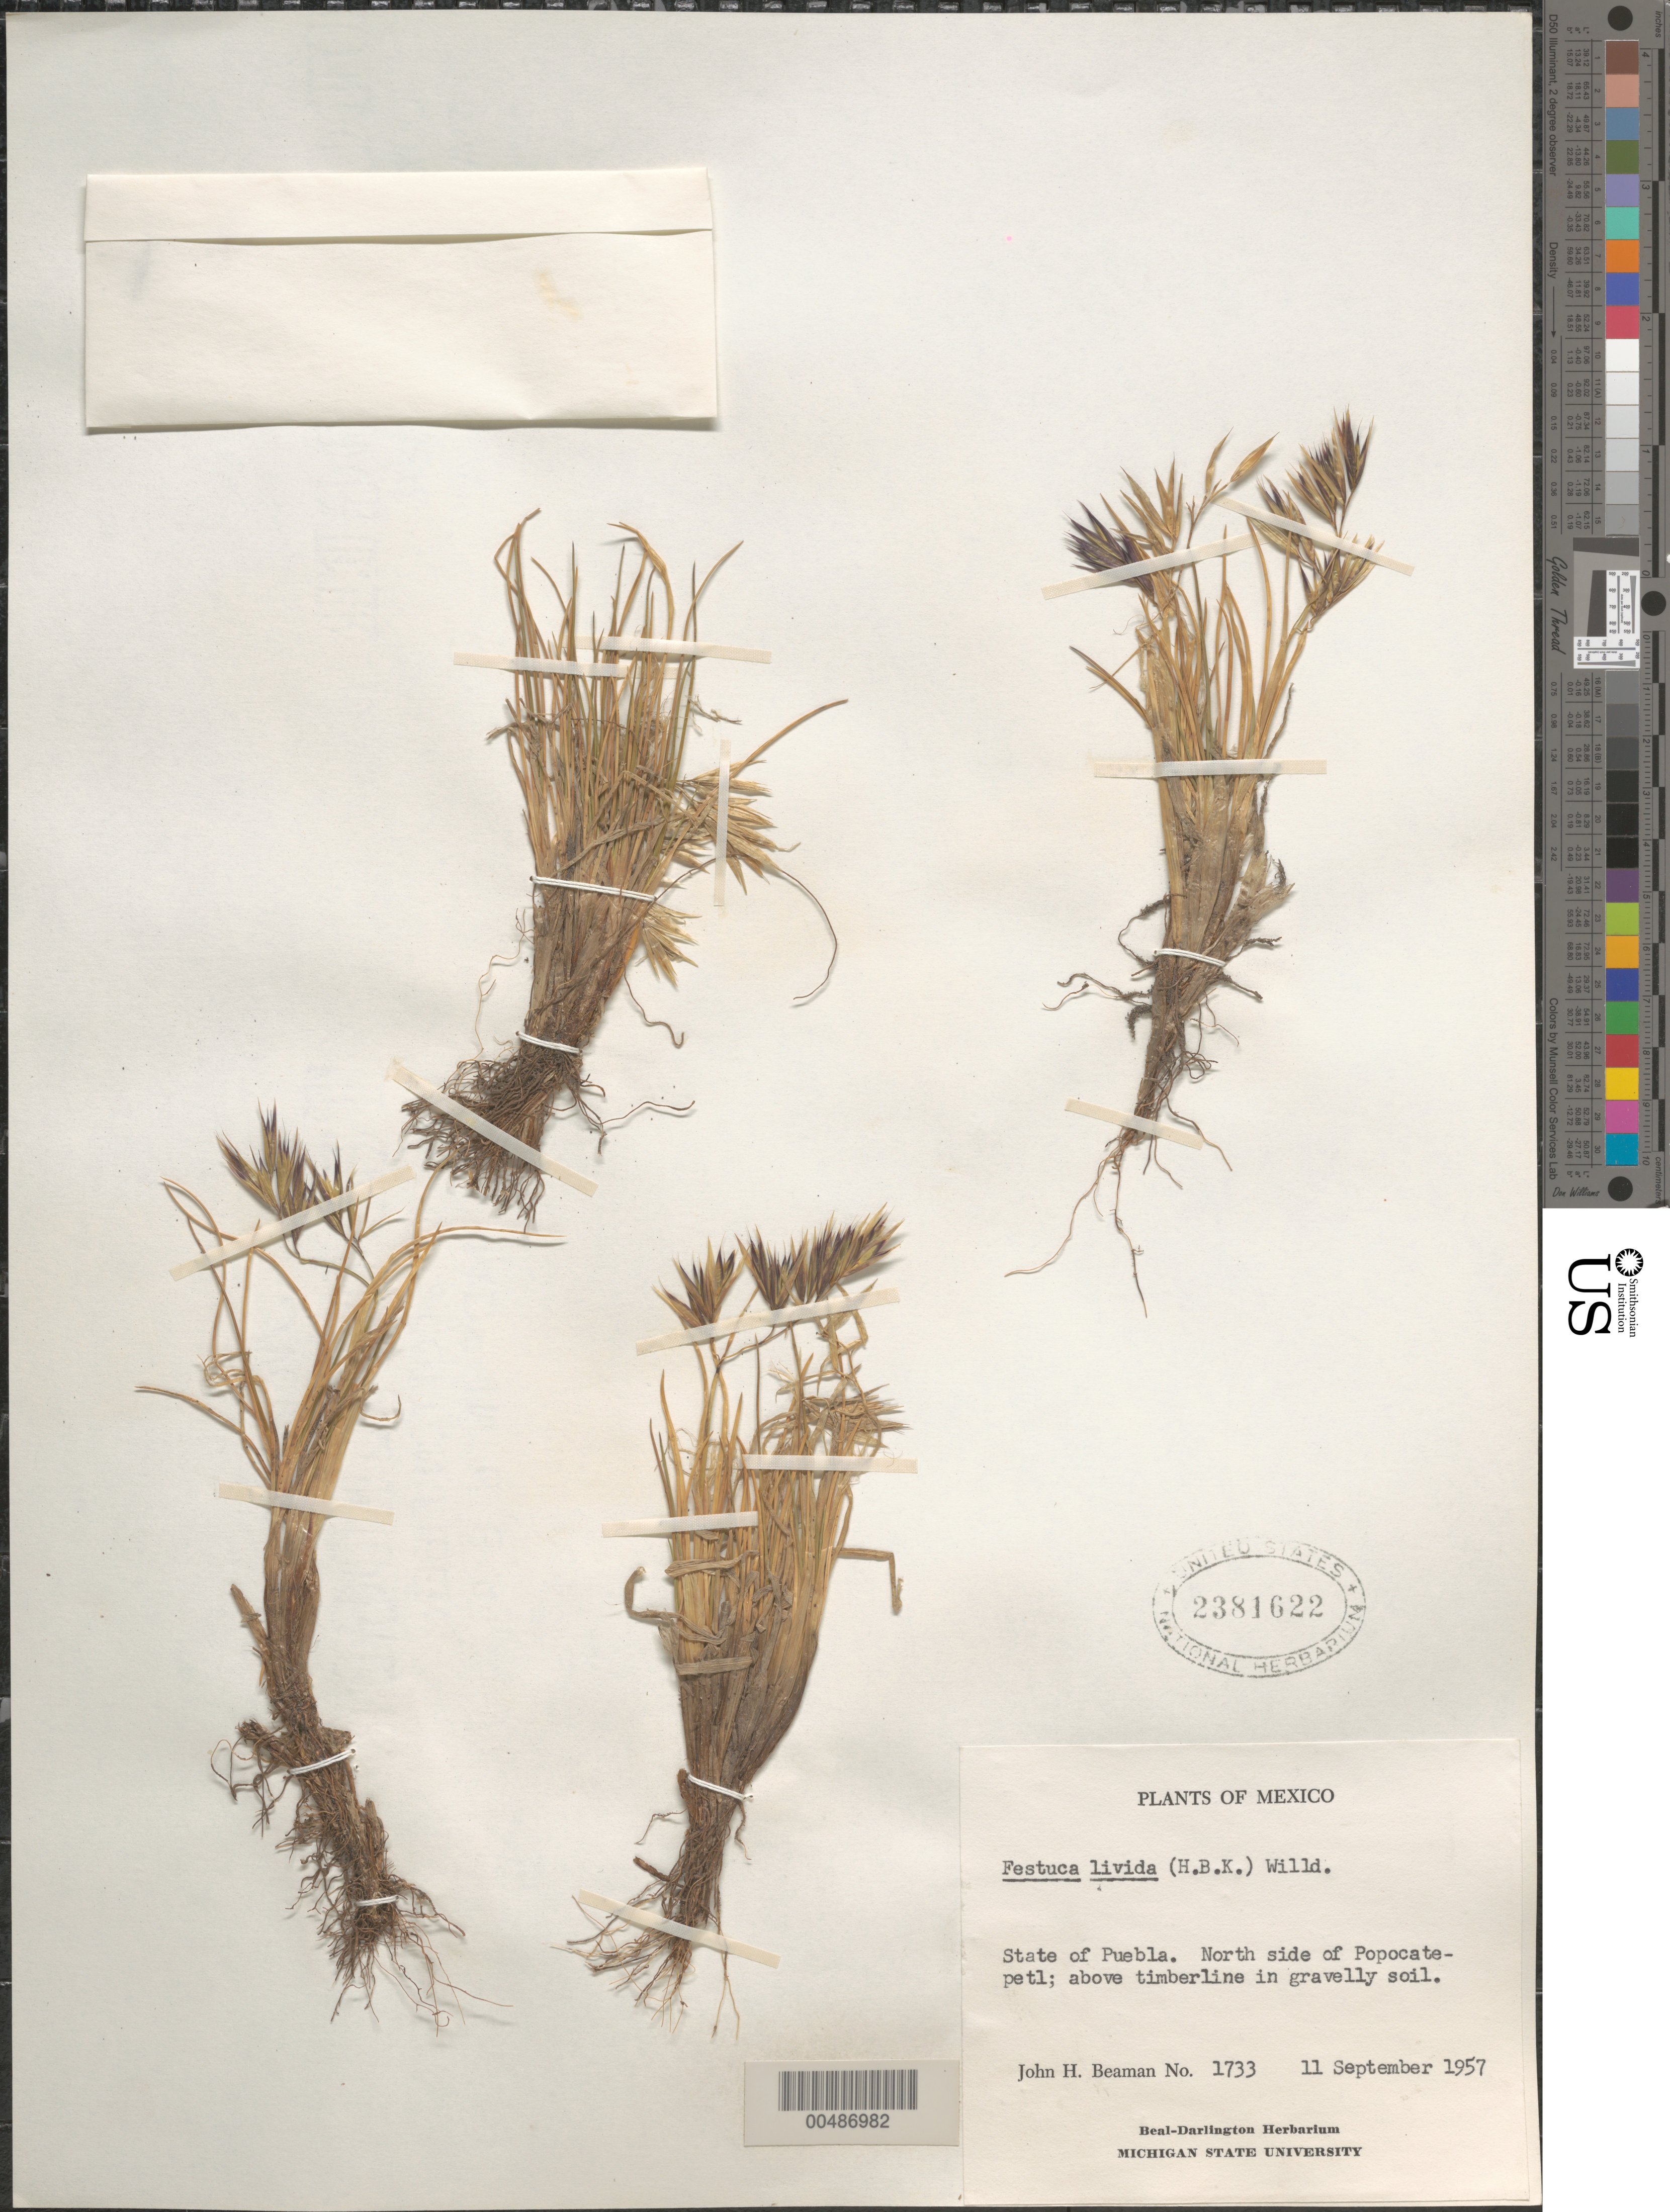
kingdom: Plantae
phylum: Tracheophyta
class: Liliopsida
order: Poales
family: Poaceae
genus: Helleria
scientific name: Helleria livida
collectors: J. H. Beaman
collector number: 1733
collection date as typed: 11 Sep 1957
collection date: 1957-09-11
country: Mexico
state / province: Puebla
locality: N side of Popocatepetl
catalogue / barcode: US 2381622